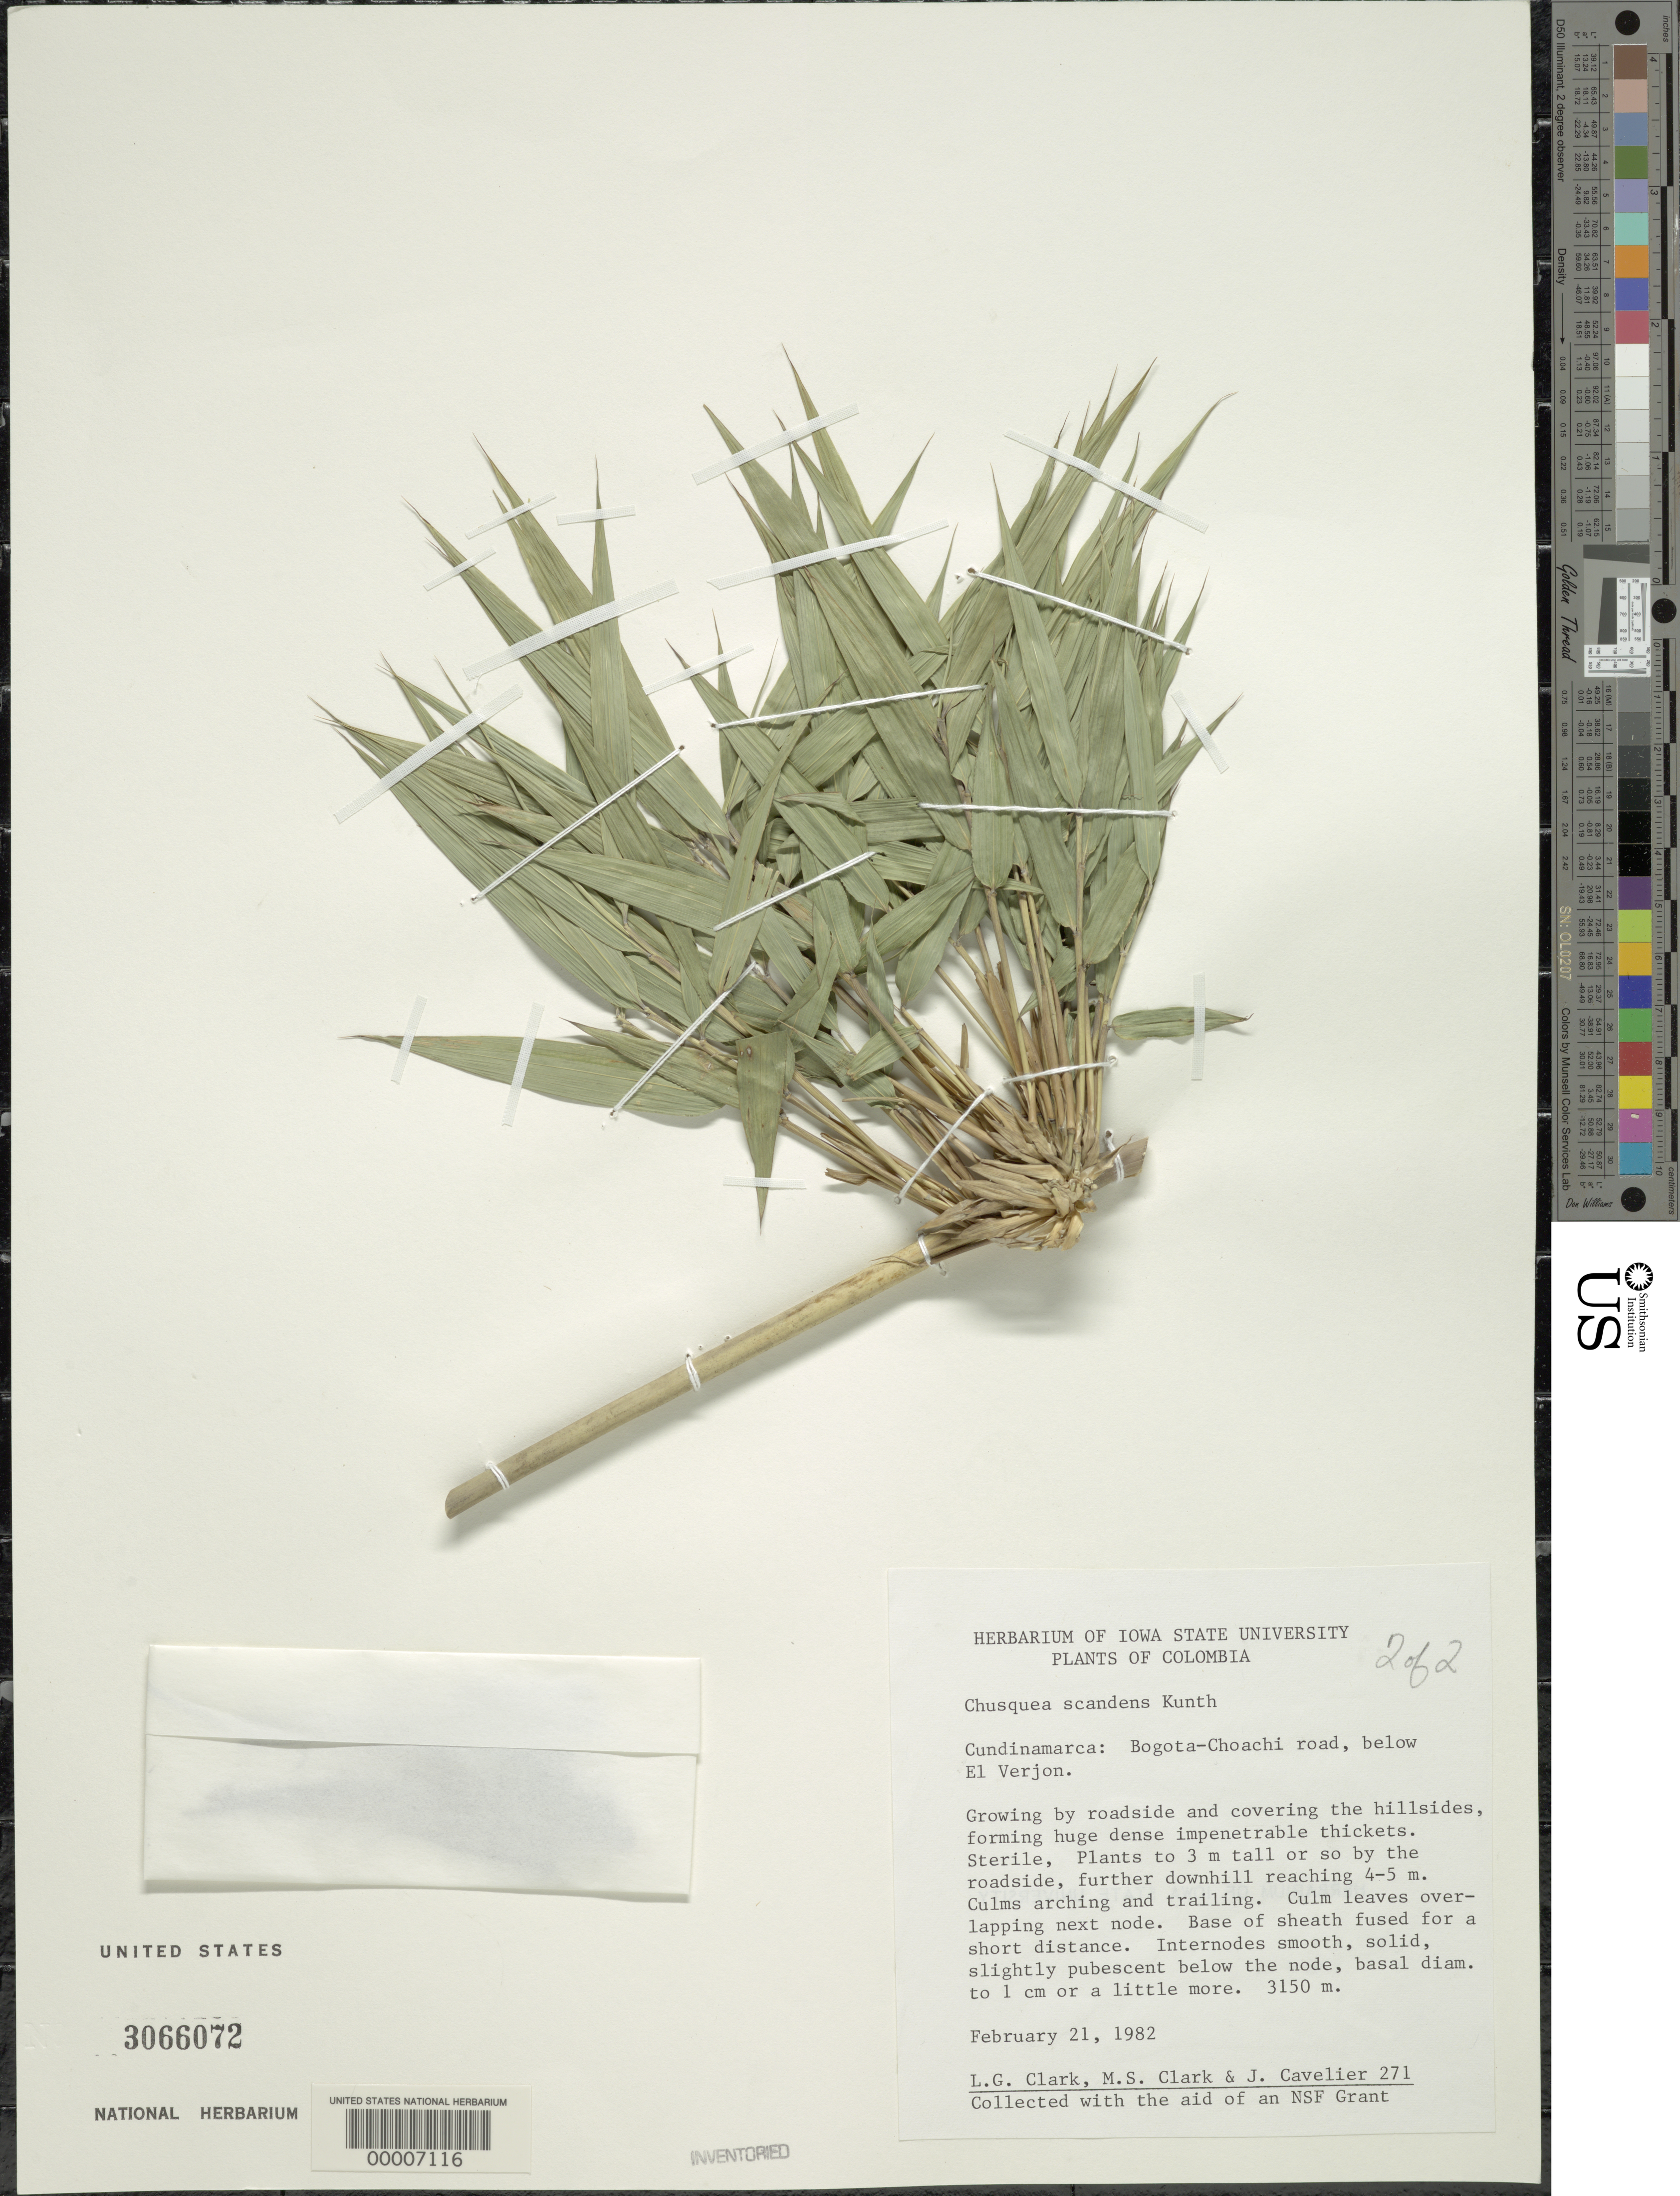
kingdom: Plantae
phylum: Tracheophyta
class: Liliopsida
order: Poales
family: Poaceae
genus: Chusquea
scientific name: Chusquea scandens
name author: Kunth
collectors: L. G. Clark, M. S. Clark & J. Cavelier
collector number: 271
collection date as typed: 21 Feb 1982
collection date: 1982-02-21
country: Colombia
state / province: Cundinamarca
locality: El Verjon, Bogota-Choachi road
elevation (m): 3150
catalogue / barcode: US 3066072